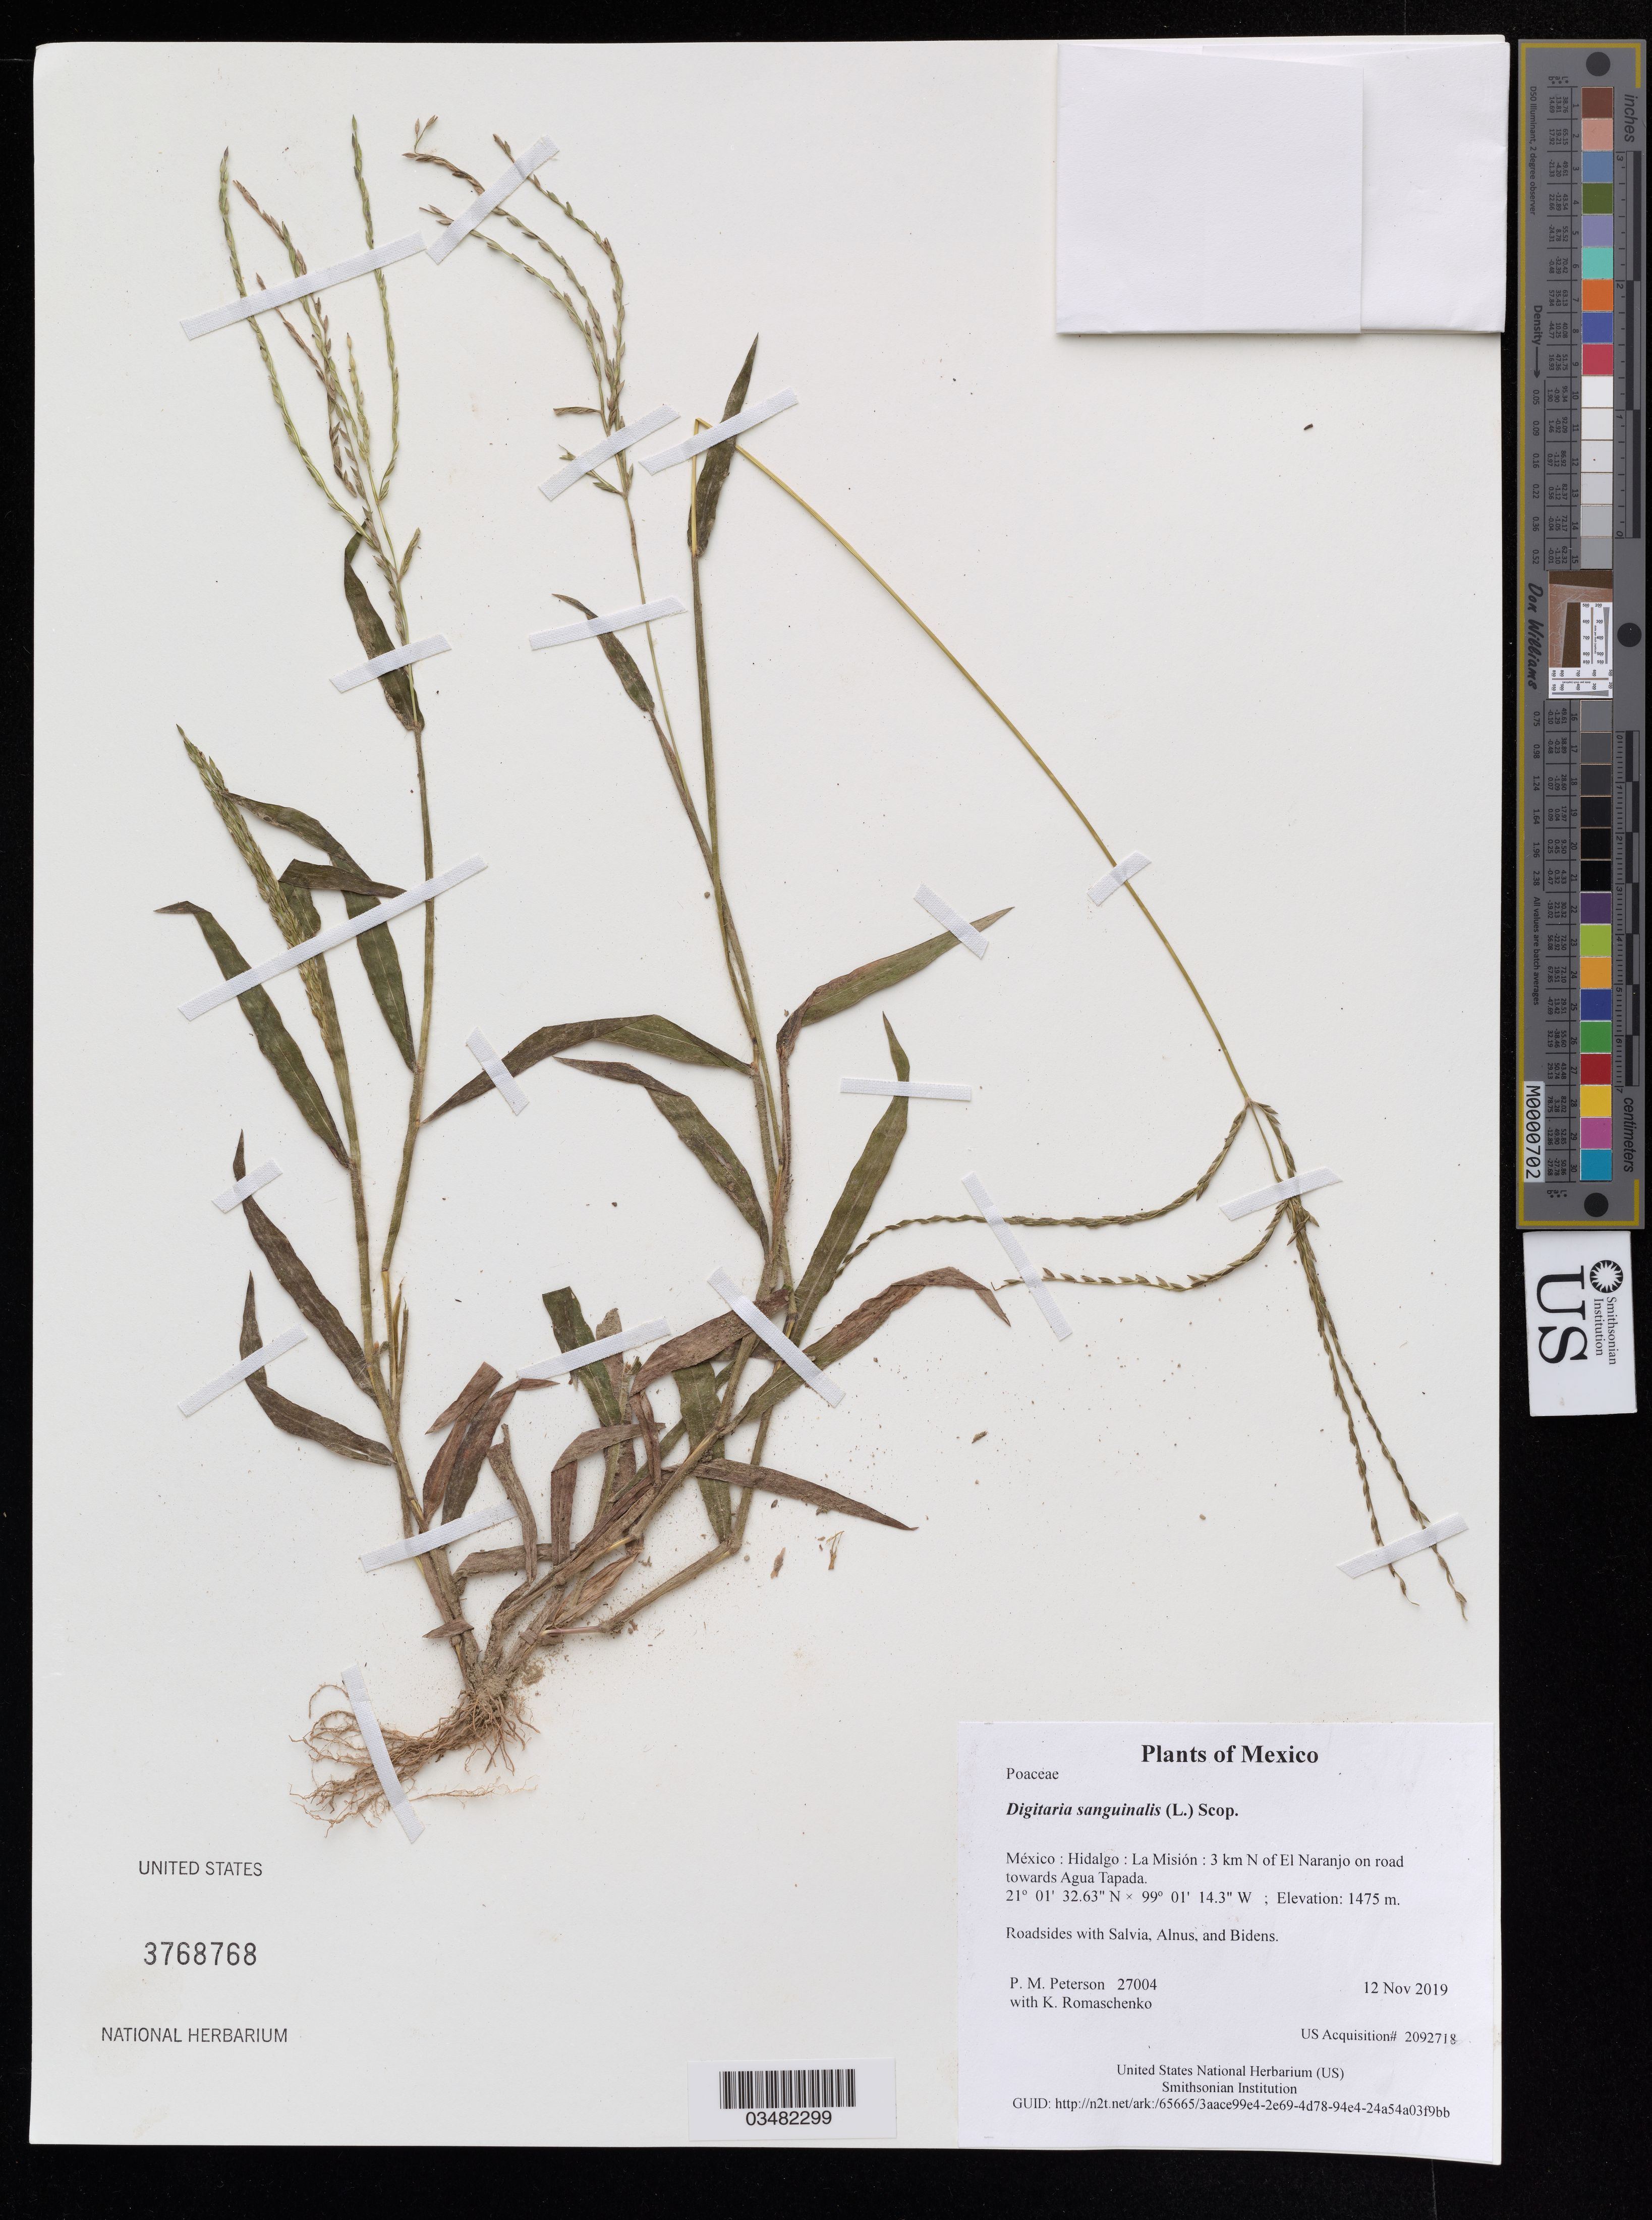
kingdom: Plantae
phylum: Tracheophyta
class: Liliopsida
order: Poales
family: Poaceae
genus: Digitaria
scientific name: Digitaria sanguinalis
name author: (L.) Scop.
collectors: P. M. Peterson & K. Romaschenko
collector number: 27004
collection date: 2019-11-12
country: México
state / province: Hidalgo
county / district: La Misión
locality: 3 km N of El Naranjo on road towards Agua Tapada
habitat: Roadsides with Salvia, Alnus, and Bidens.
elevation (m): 1475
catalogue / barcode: US 3768768